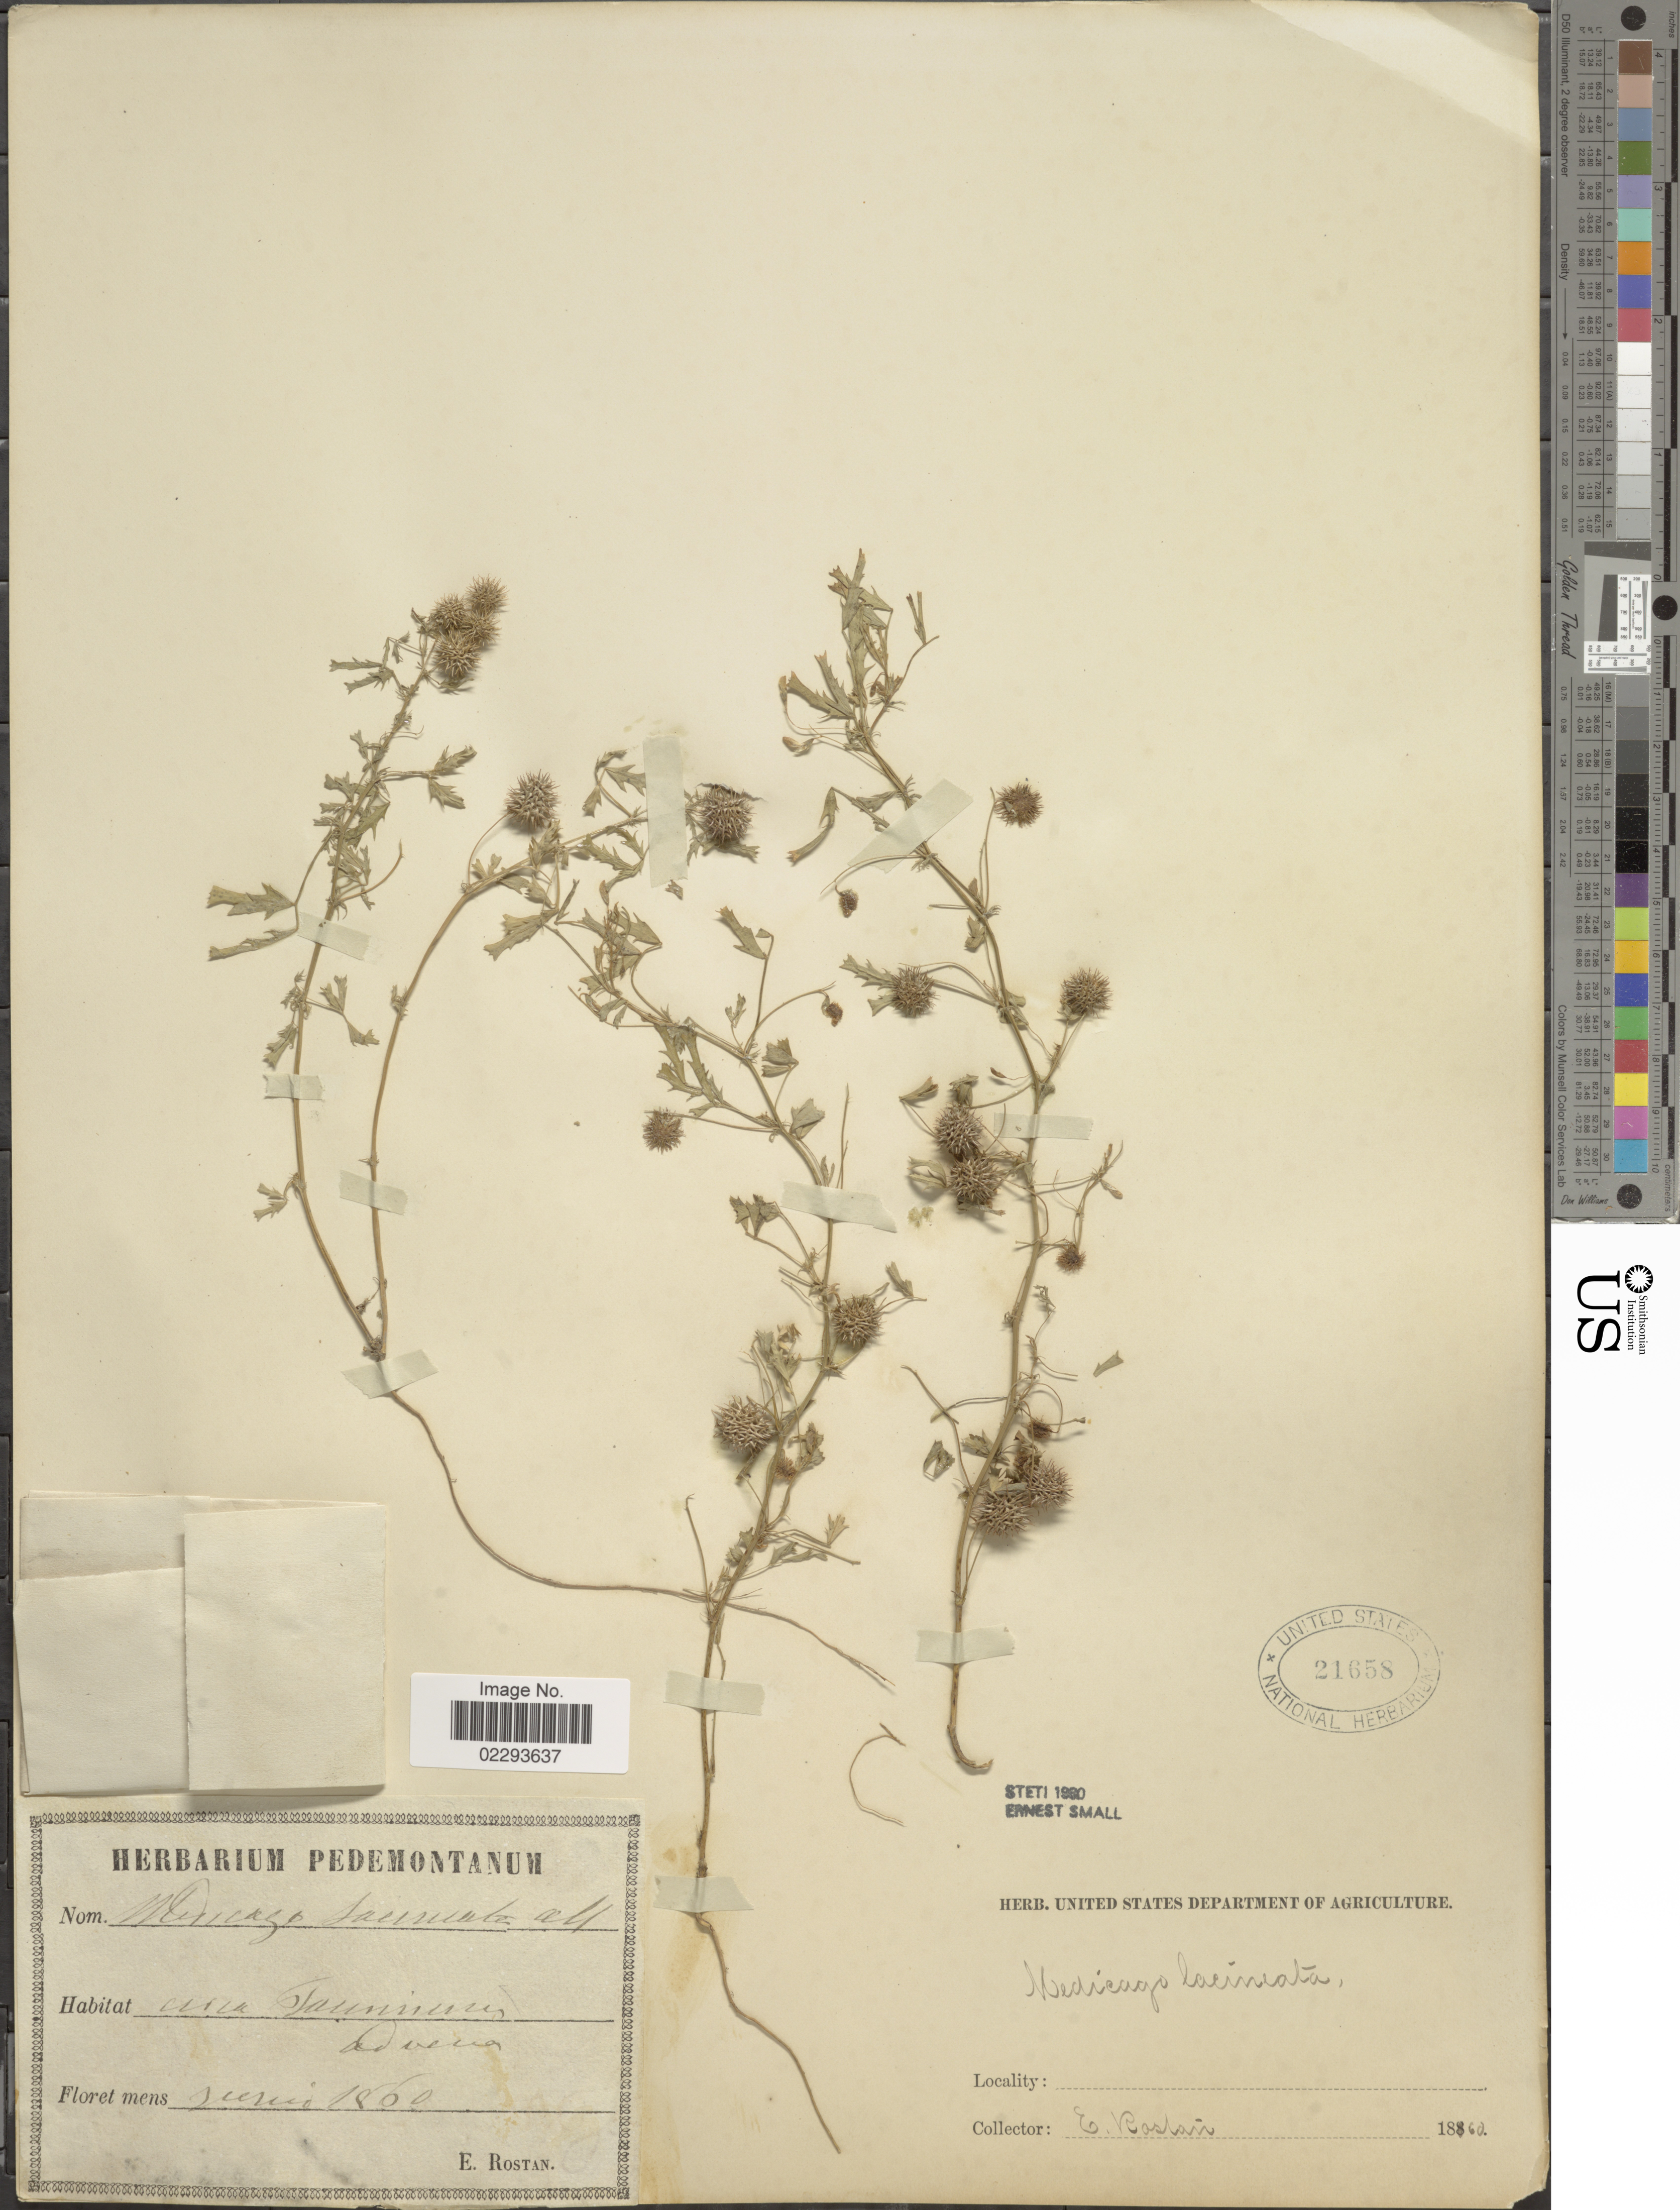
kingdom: Plantae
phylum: Tracheophyta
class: Magnoliopsida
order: Fabales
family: Fabaceae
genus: Medicago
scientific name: Medicago laciniata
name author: (L.) Mill.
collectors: E. Rostan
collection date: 1860-06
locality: Circa Tau [illegible text] ad vena [interpreted].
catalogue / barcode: US 21658